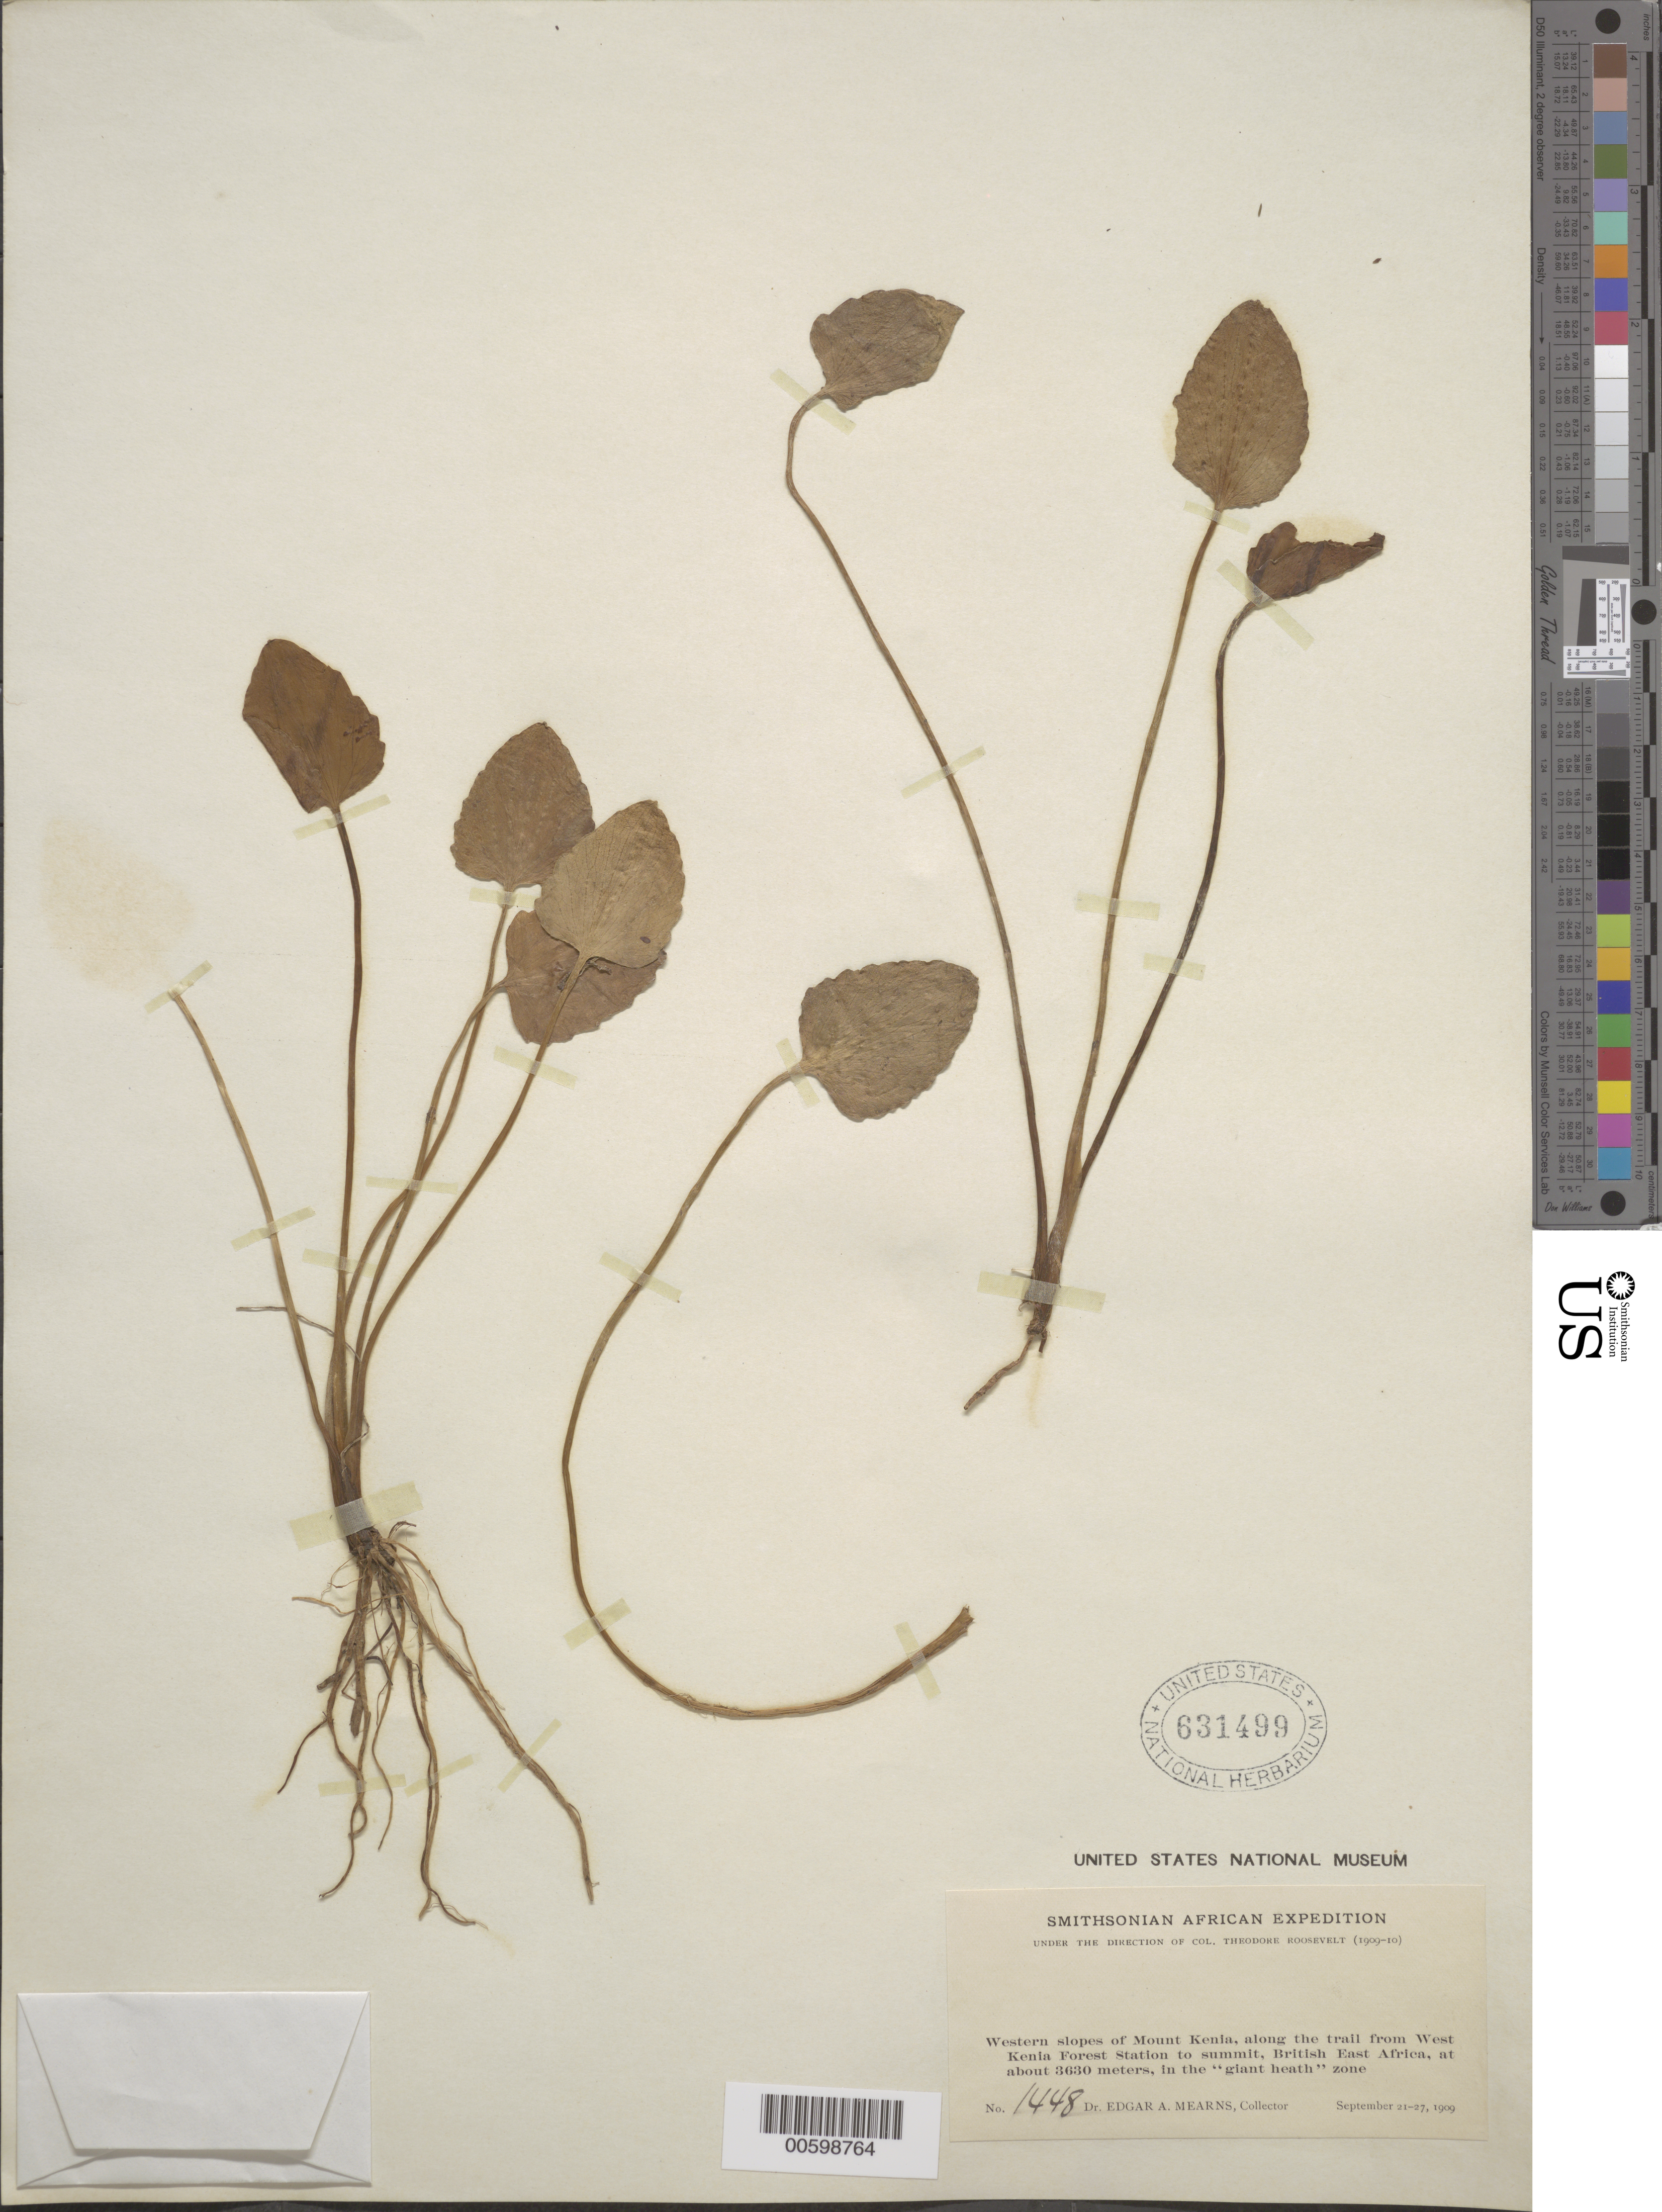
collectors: E. A. Mearns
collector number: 1448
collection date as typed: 21 Sep 1909 to 27 Sep 1909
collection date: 1909-09-21/1909-09-27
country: Kenya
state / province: Nyeri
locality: Western slopes of Mount Kenya, along the trail from west Kenya Forest Station to Summit, in the "giant health zone"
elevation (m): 3630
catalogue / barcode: US 631499